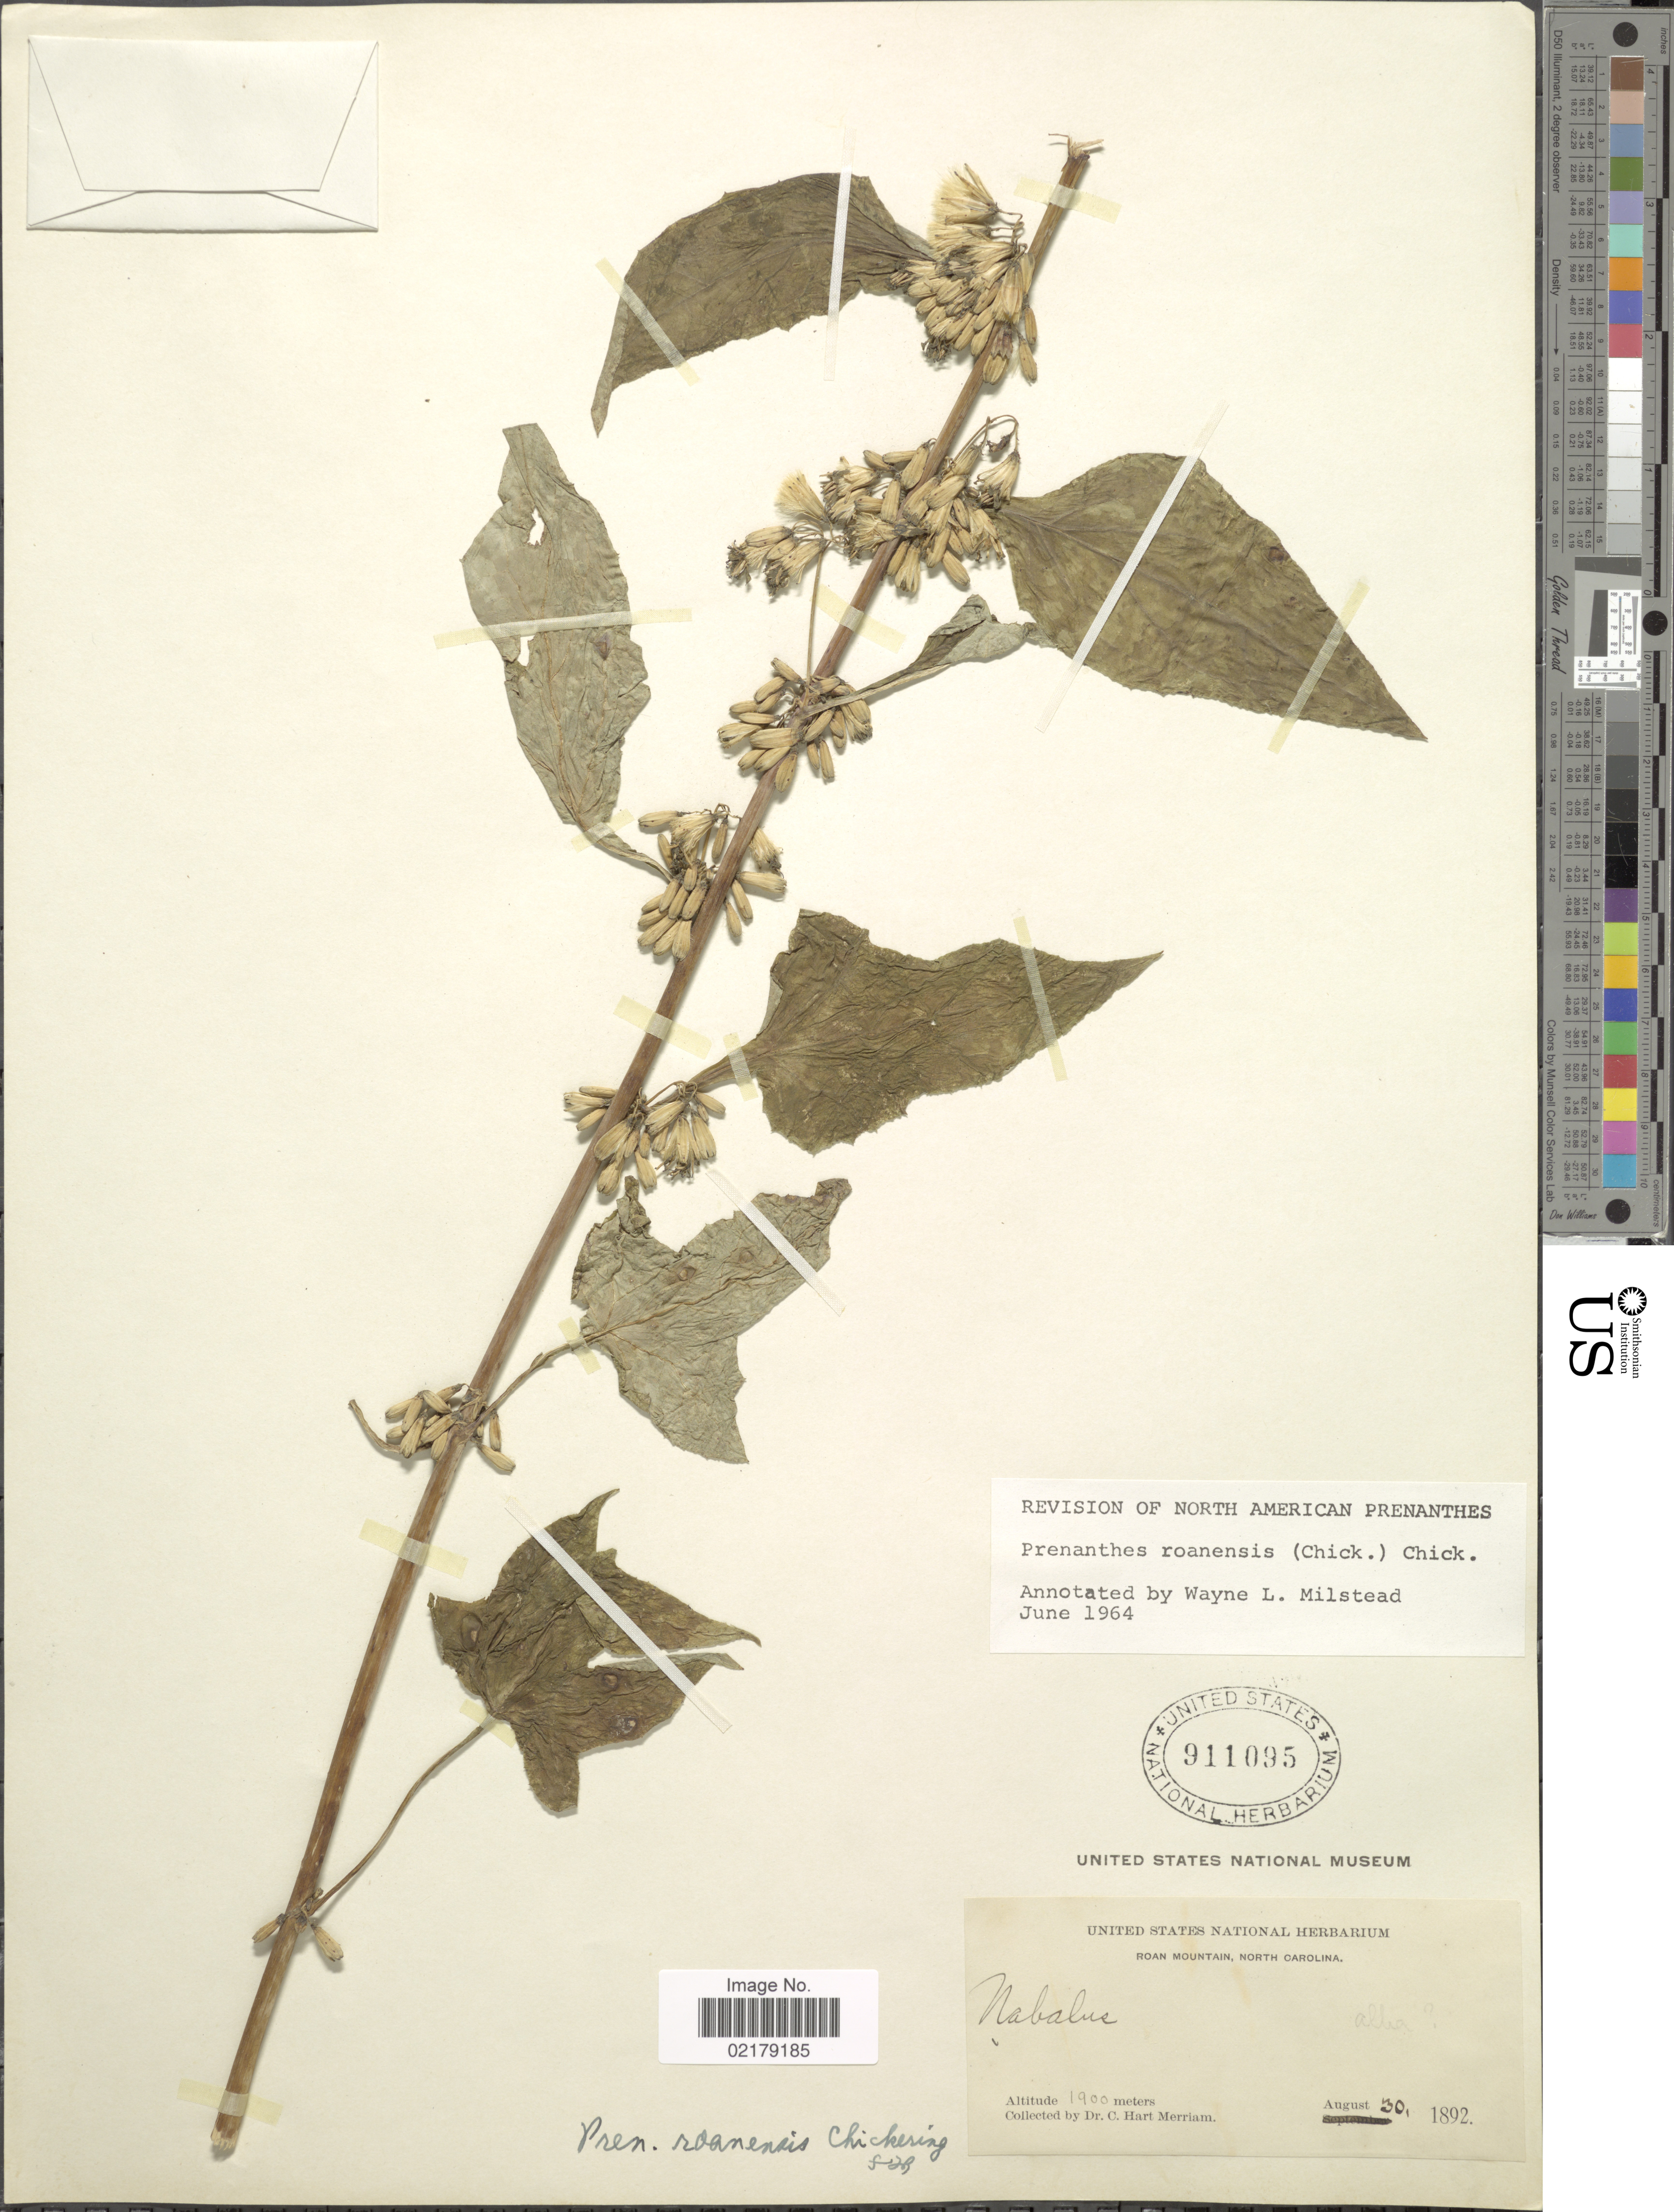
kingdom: Plantae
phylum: Tracheophyta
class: Magnoliopsida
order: Asterales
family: Asteraceae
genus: Nabalus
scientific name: Nabalus roanensis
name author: Chickering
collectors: C. Merriam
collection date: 1892-08-30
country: United States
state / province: North Carolina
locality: Roan Mountain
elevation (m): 1900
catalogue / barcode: US 911095